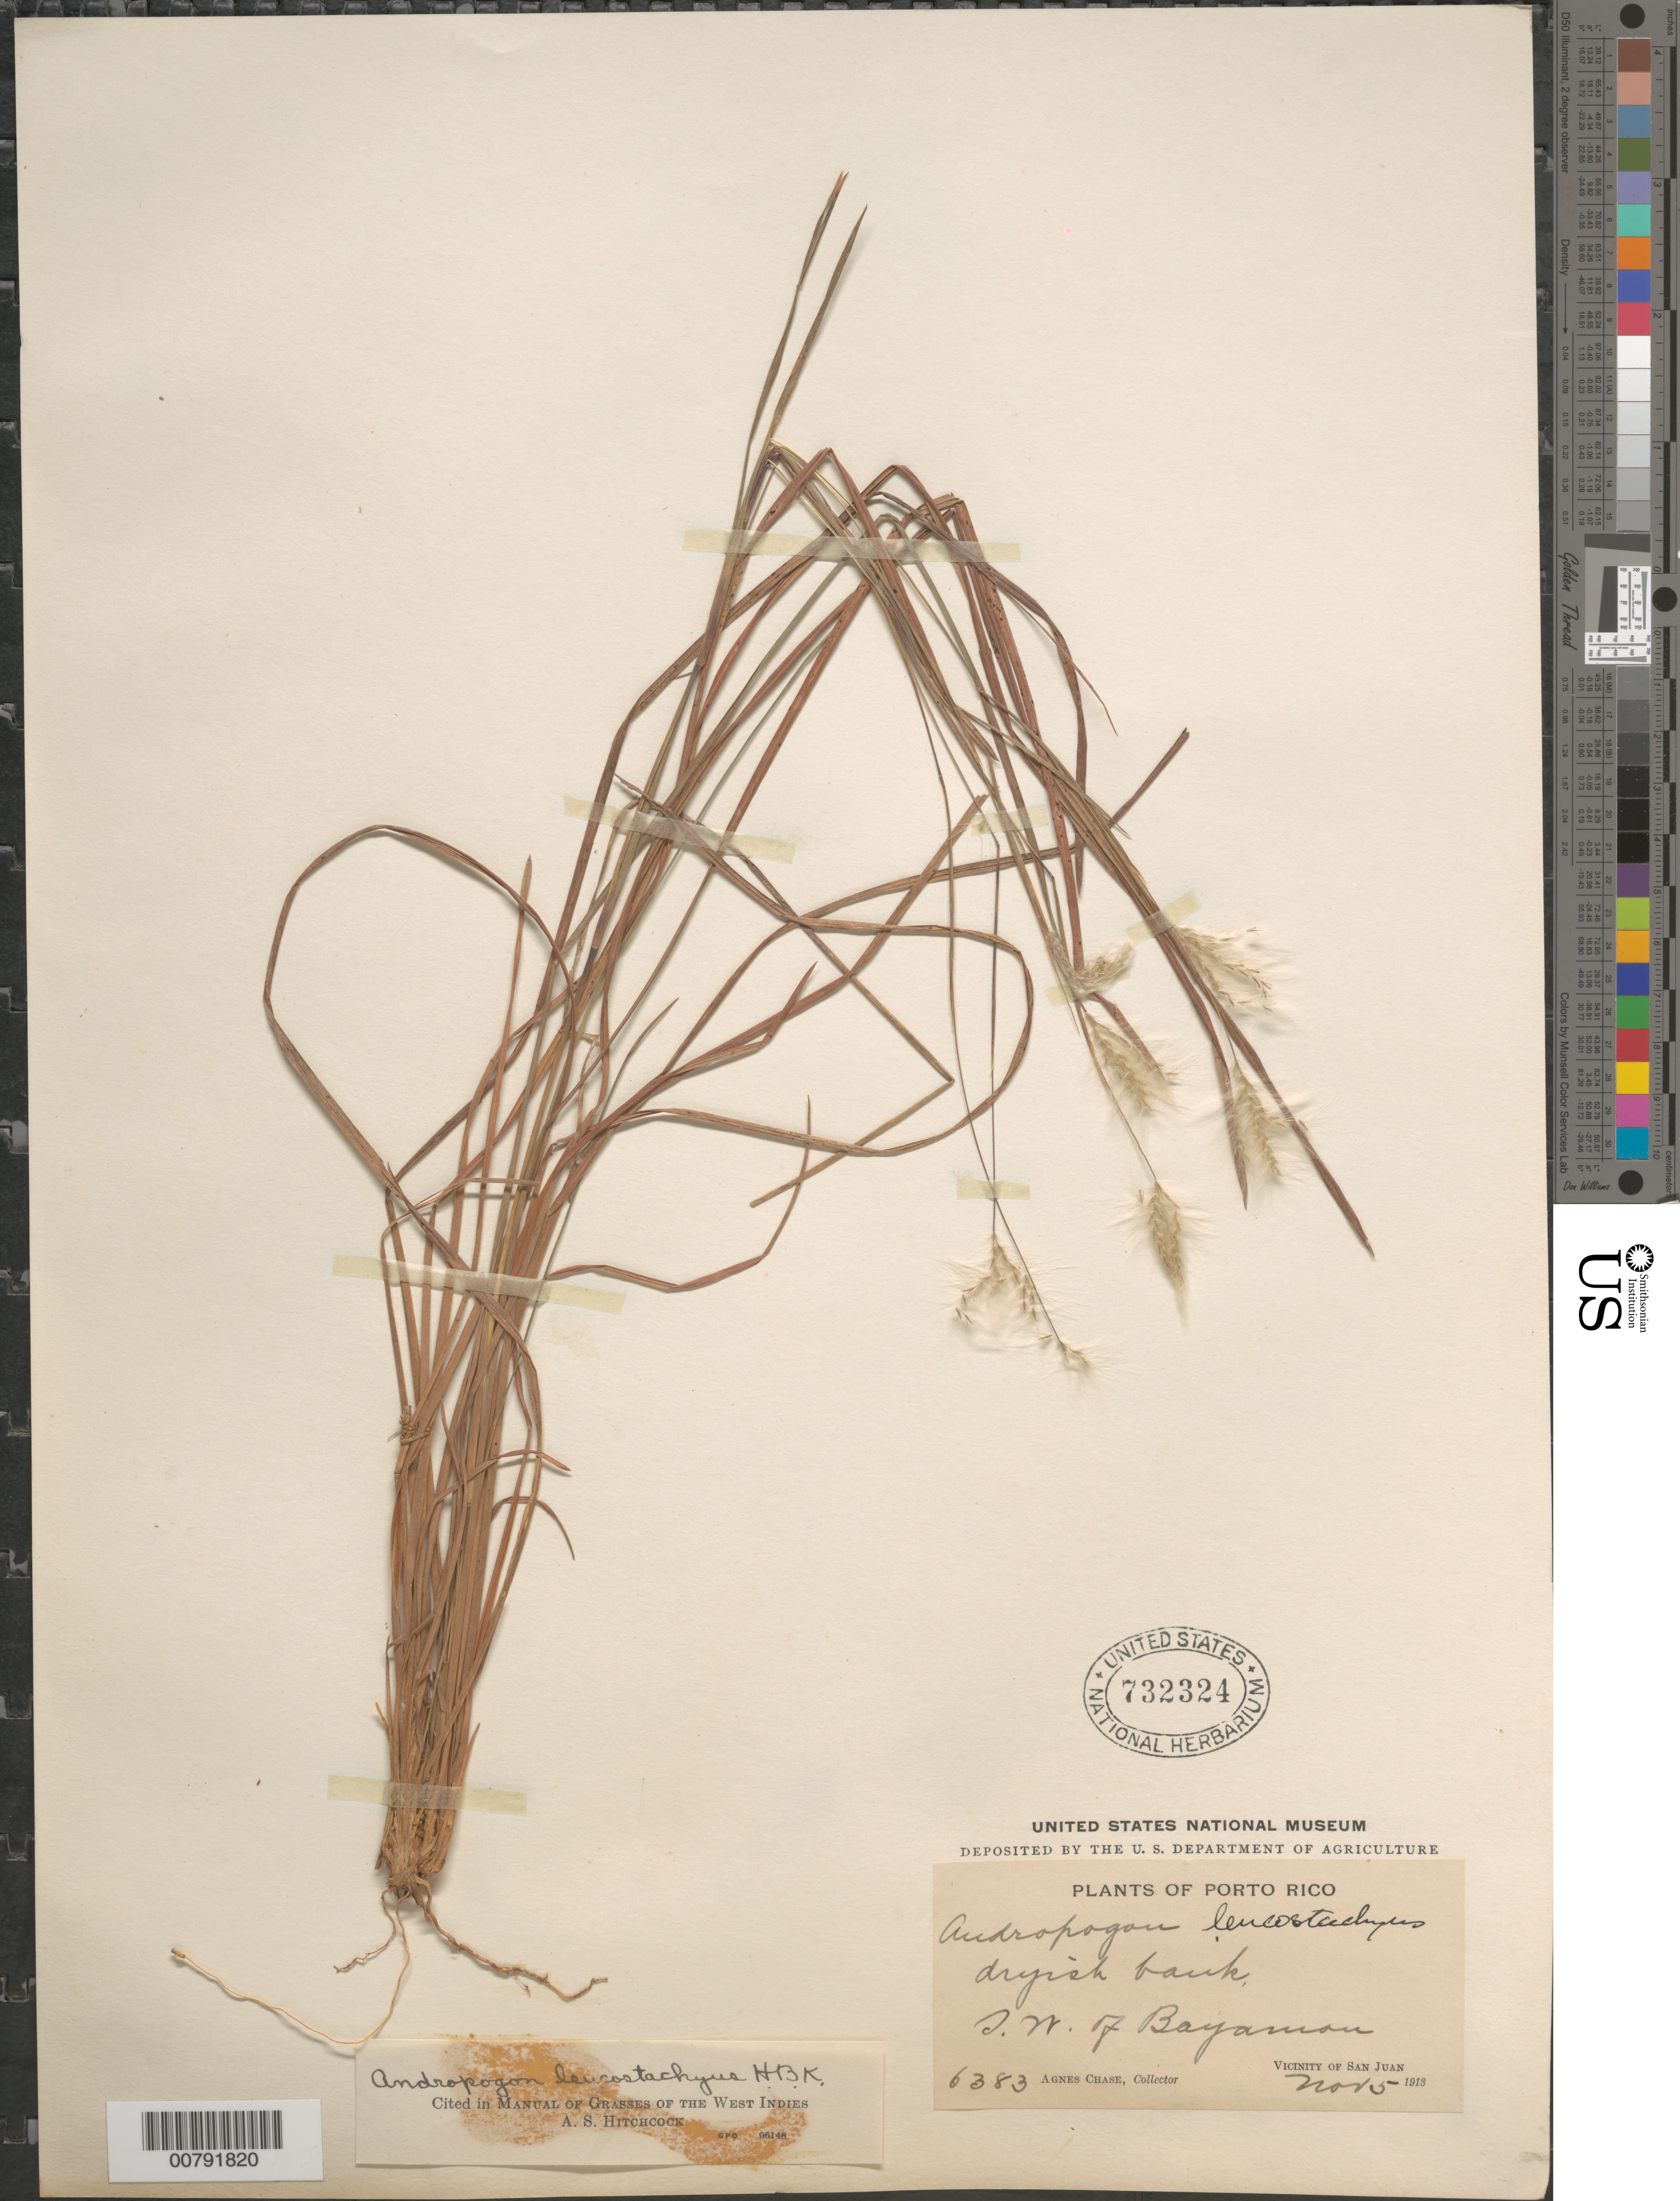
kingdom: Plantae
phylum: Tracheophyta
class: Liliopsida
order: Poales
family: Poaceae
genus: Andropogon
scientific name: Andropogon leucostachyus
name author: Kunth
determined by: Hitchcock, Albert S.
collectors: A. Chase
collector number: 6383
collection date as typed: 05 Nov 1913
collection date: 1913-11-05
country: Puerto Rico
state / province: Bayamón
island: Puerto Rico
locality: San Juan vicinity, SE of Bayamon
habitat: Dryish bank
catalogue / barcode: US 732324